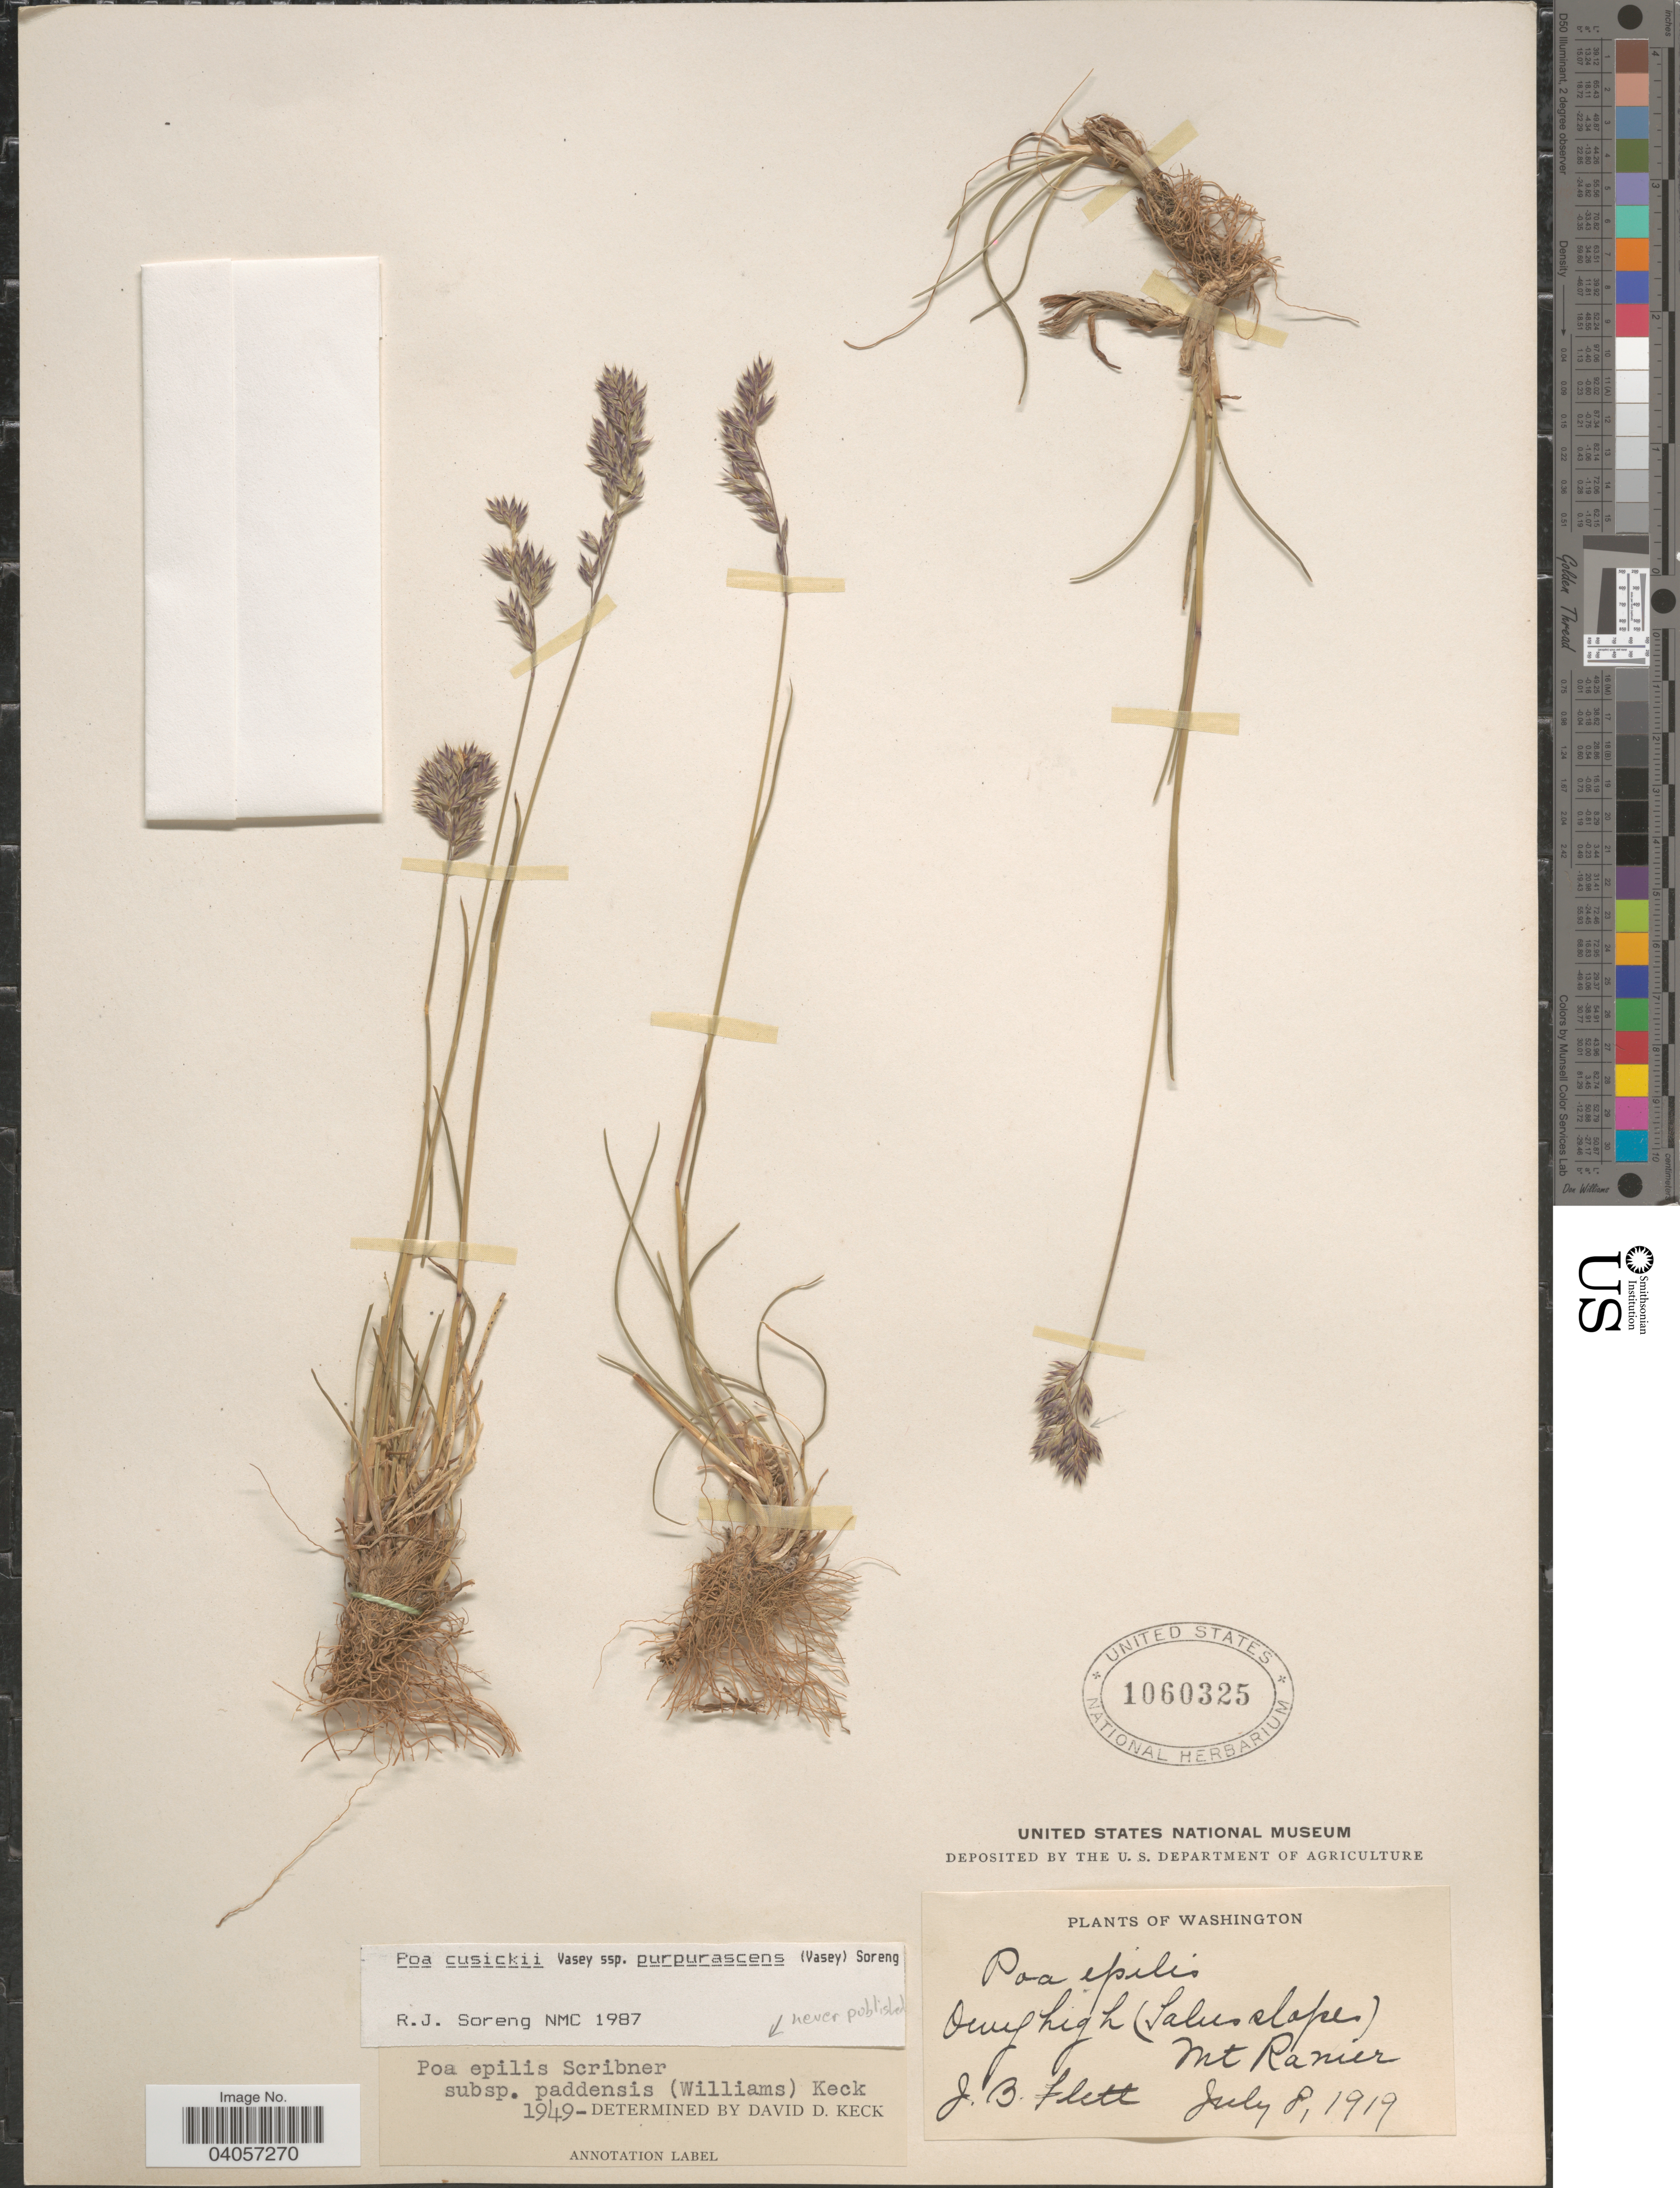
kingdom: Plantae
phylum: Tracheophyta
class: Liliopsida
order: Poales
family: Poaceae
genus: Poa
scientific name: Poa cusickii subsp. purpurascens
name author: (Vasey) Soreng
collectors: J. Flett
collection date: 1919-07-08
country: United States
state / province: Washington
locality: Owef [interpreted] high (Talus slopes). Mt Ranier.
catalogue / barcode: US 1060325